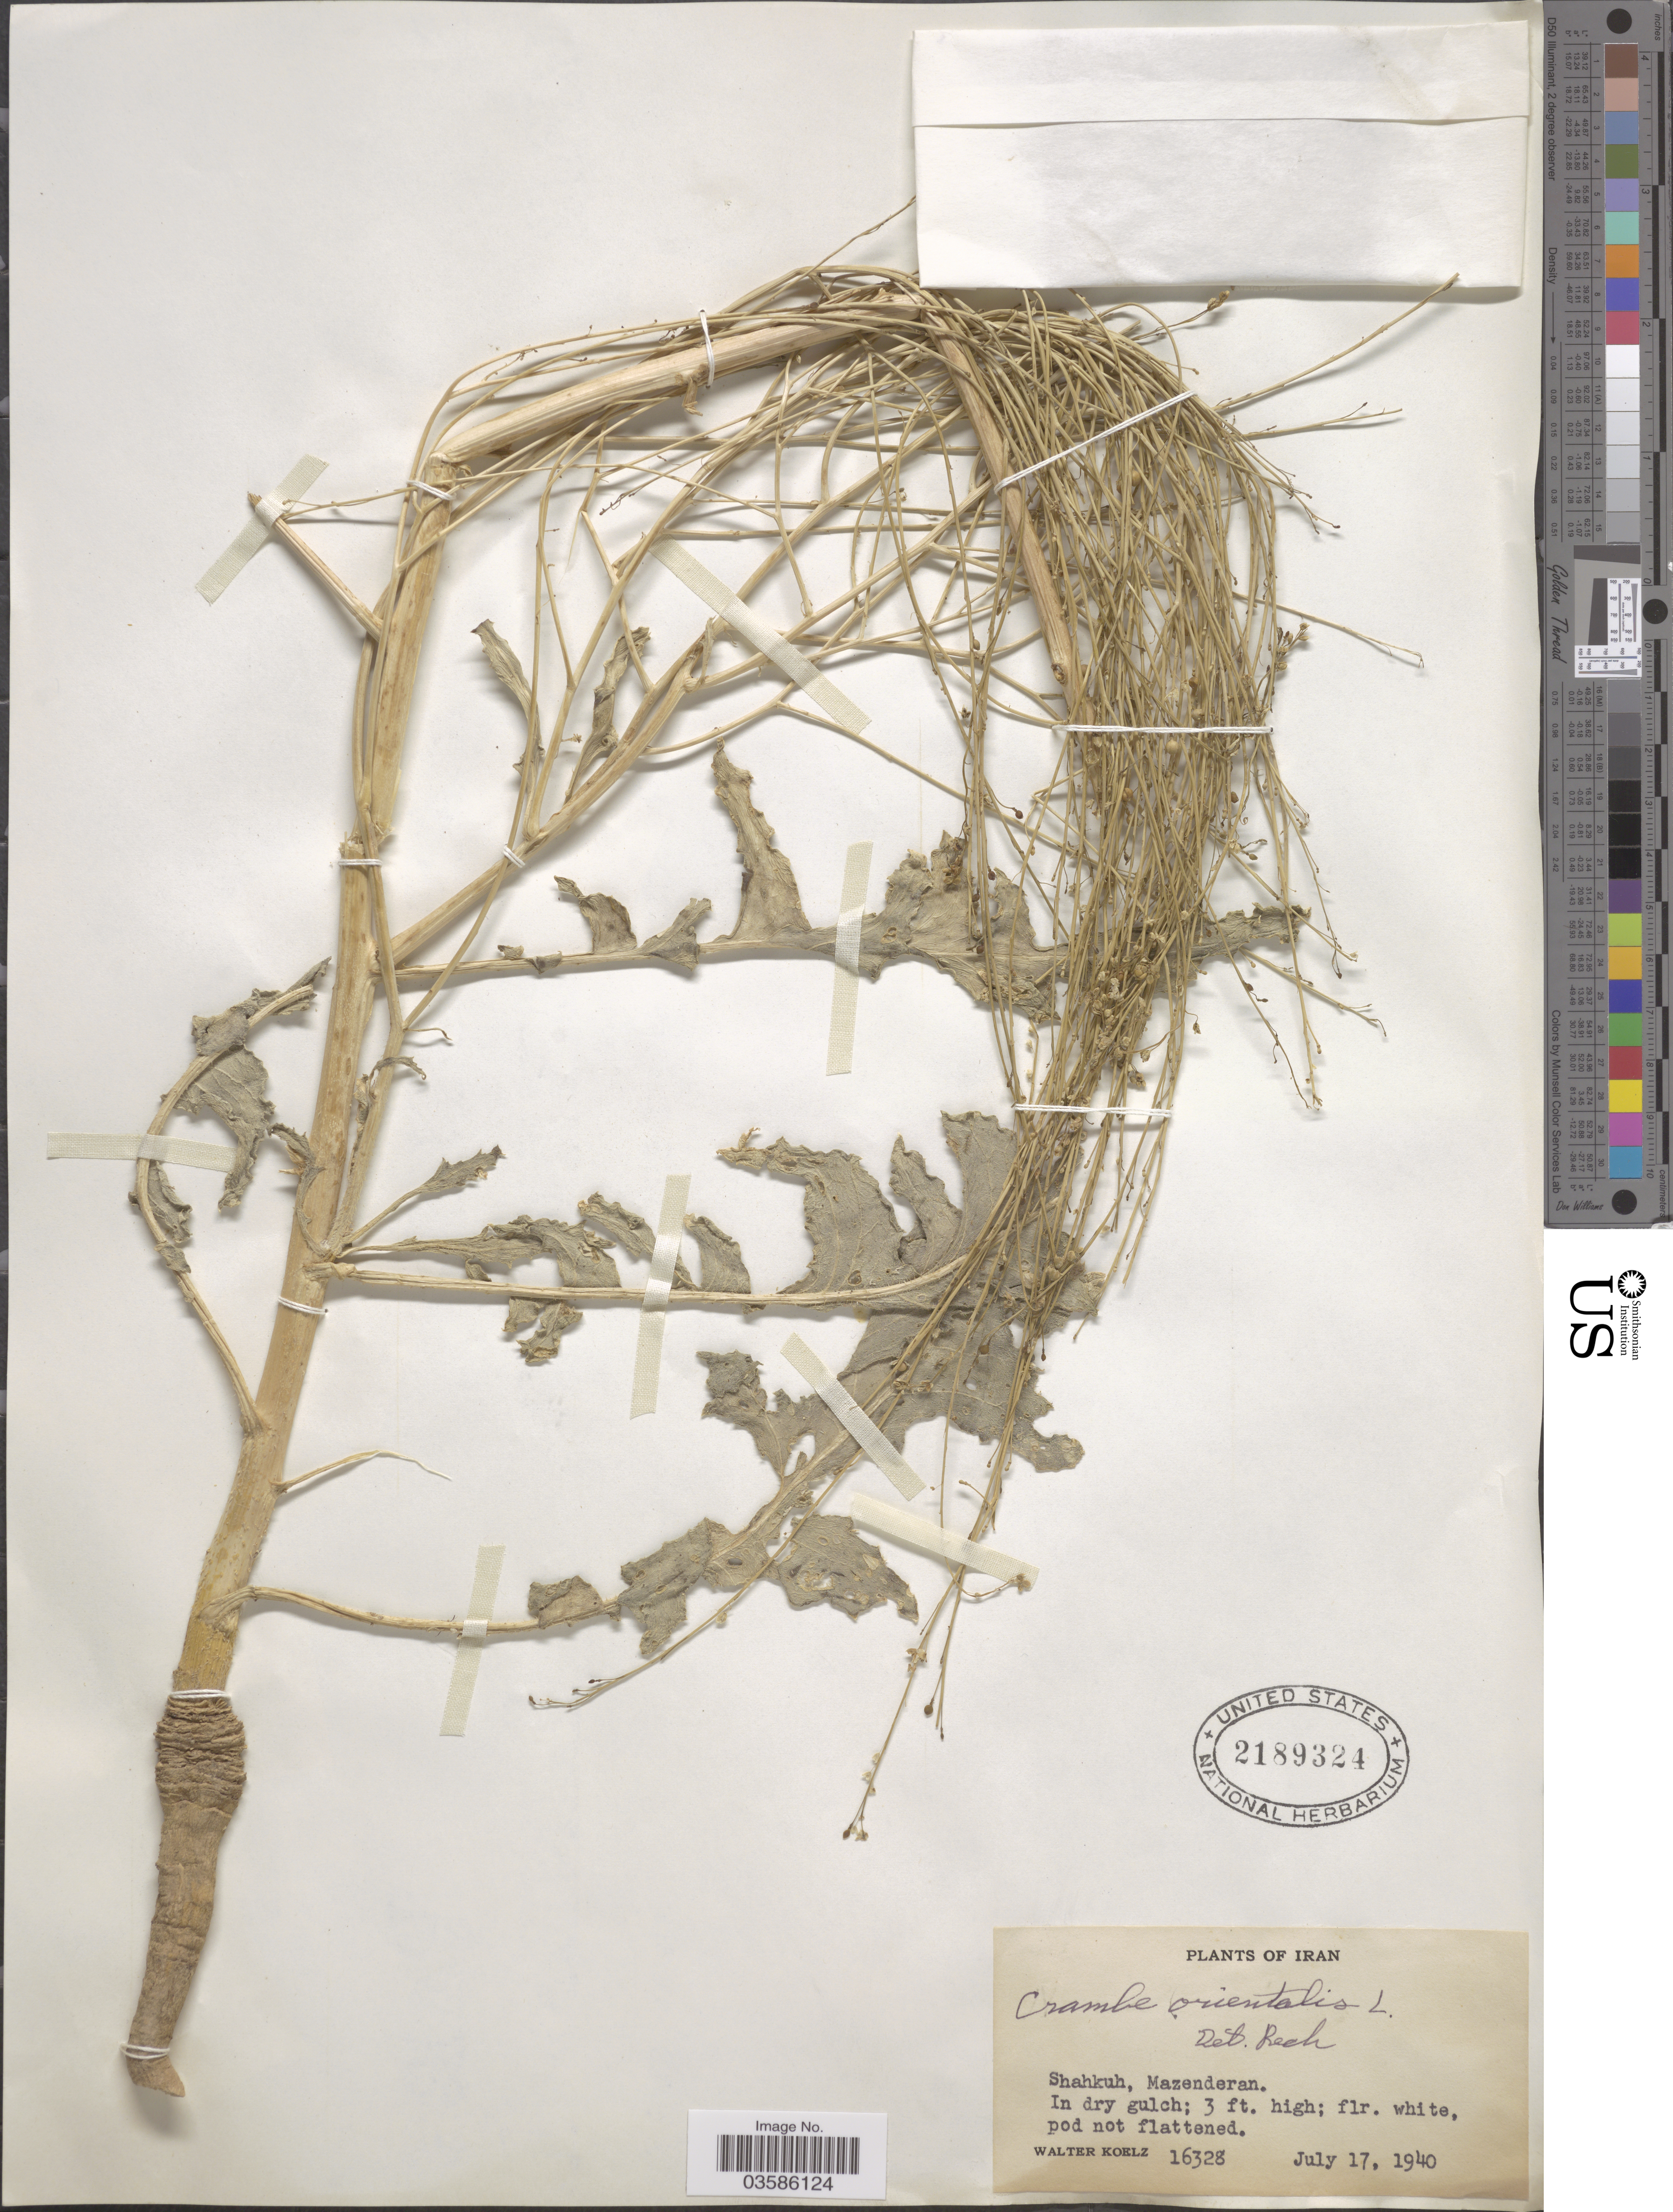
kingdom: Plantae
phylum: Tracheophyta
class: Magnoliopsida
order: Brassicales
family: Brassicaceae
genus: Crambe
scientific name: Crambe orientalis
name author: L.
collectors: W. N. Koelz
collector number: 16328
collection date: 1940-07-17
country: Iran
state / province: Mazandaran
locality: Shahkuh, Mazenderan.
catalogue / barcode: US 2189324